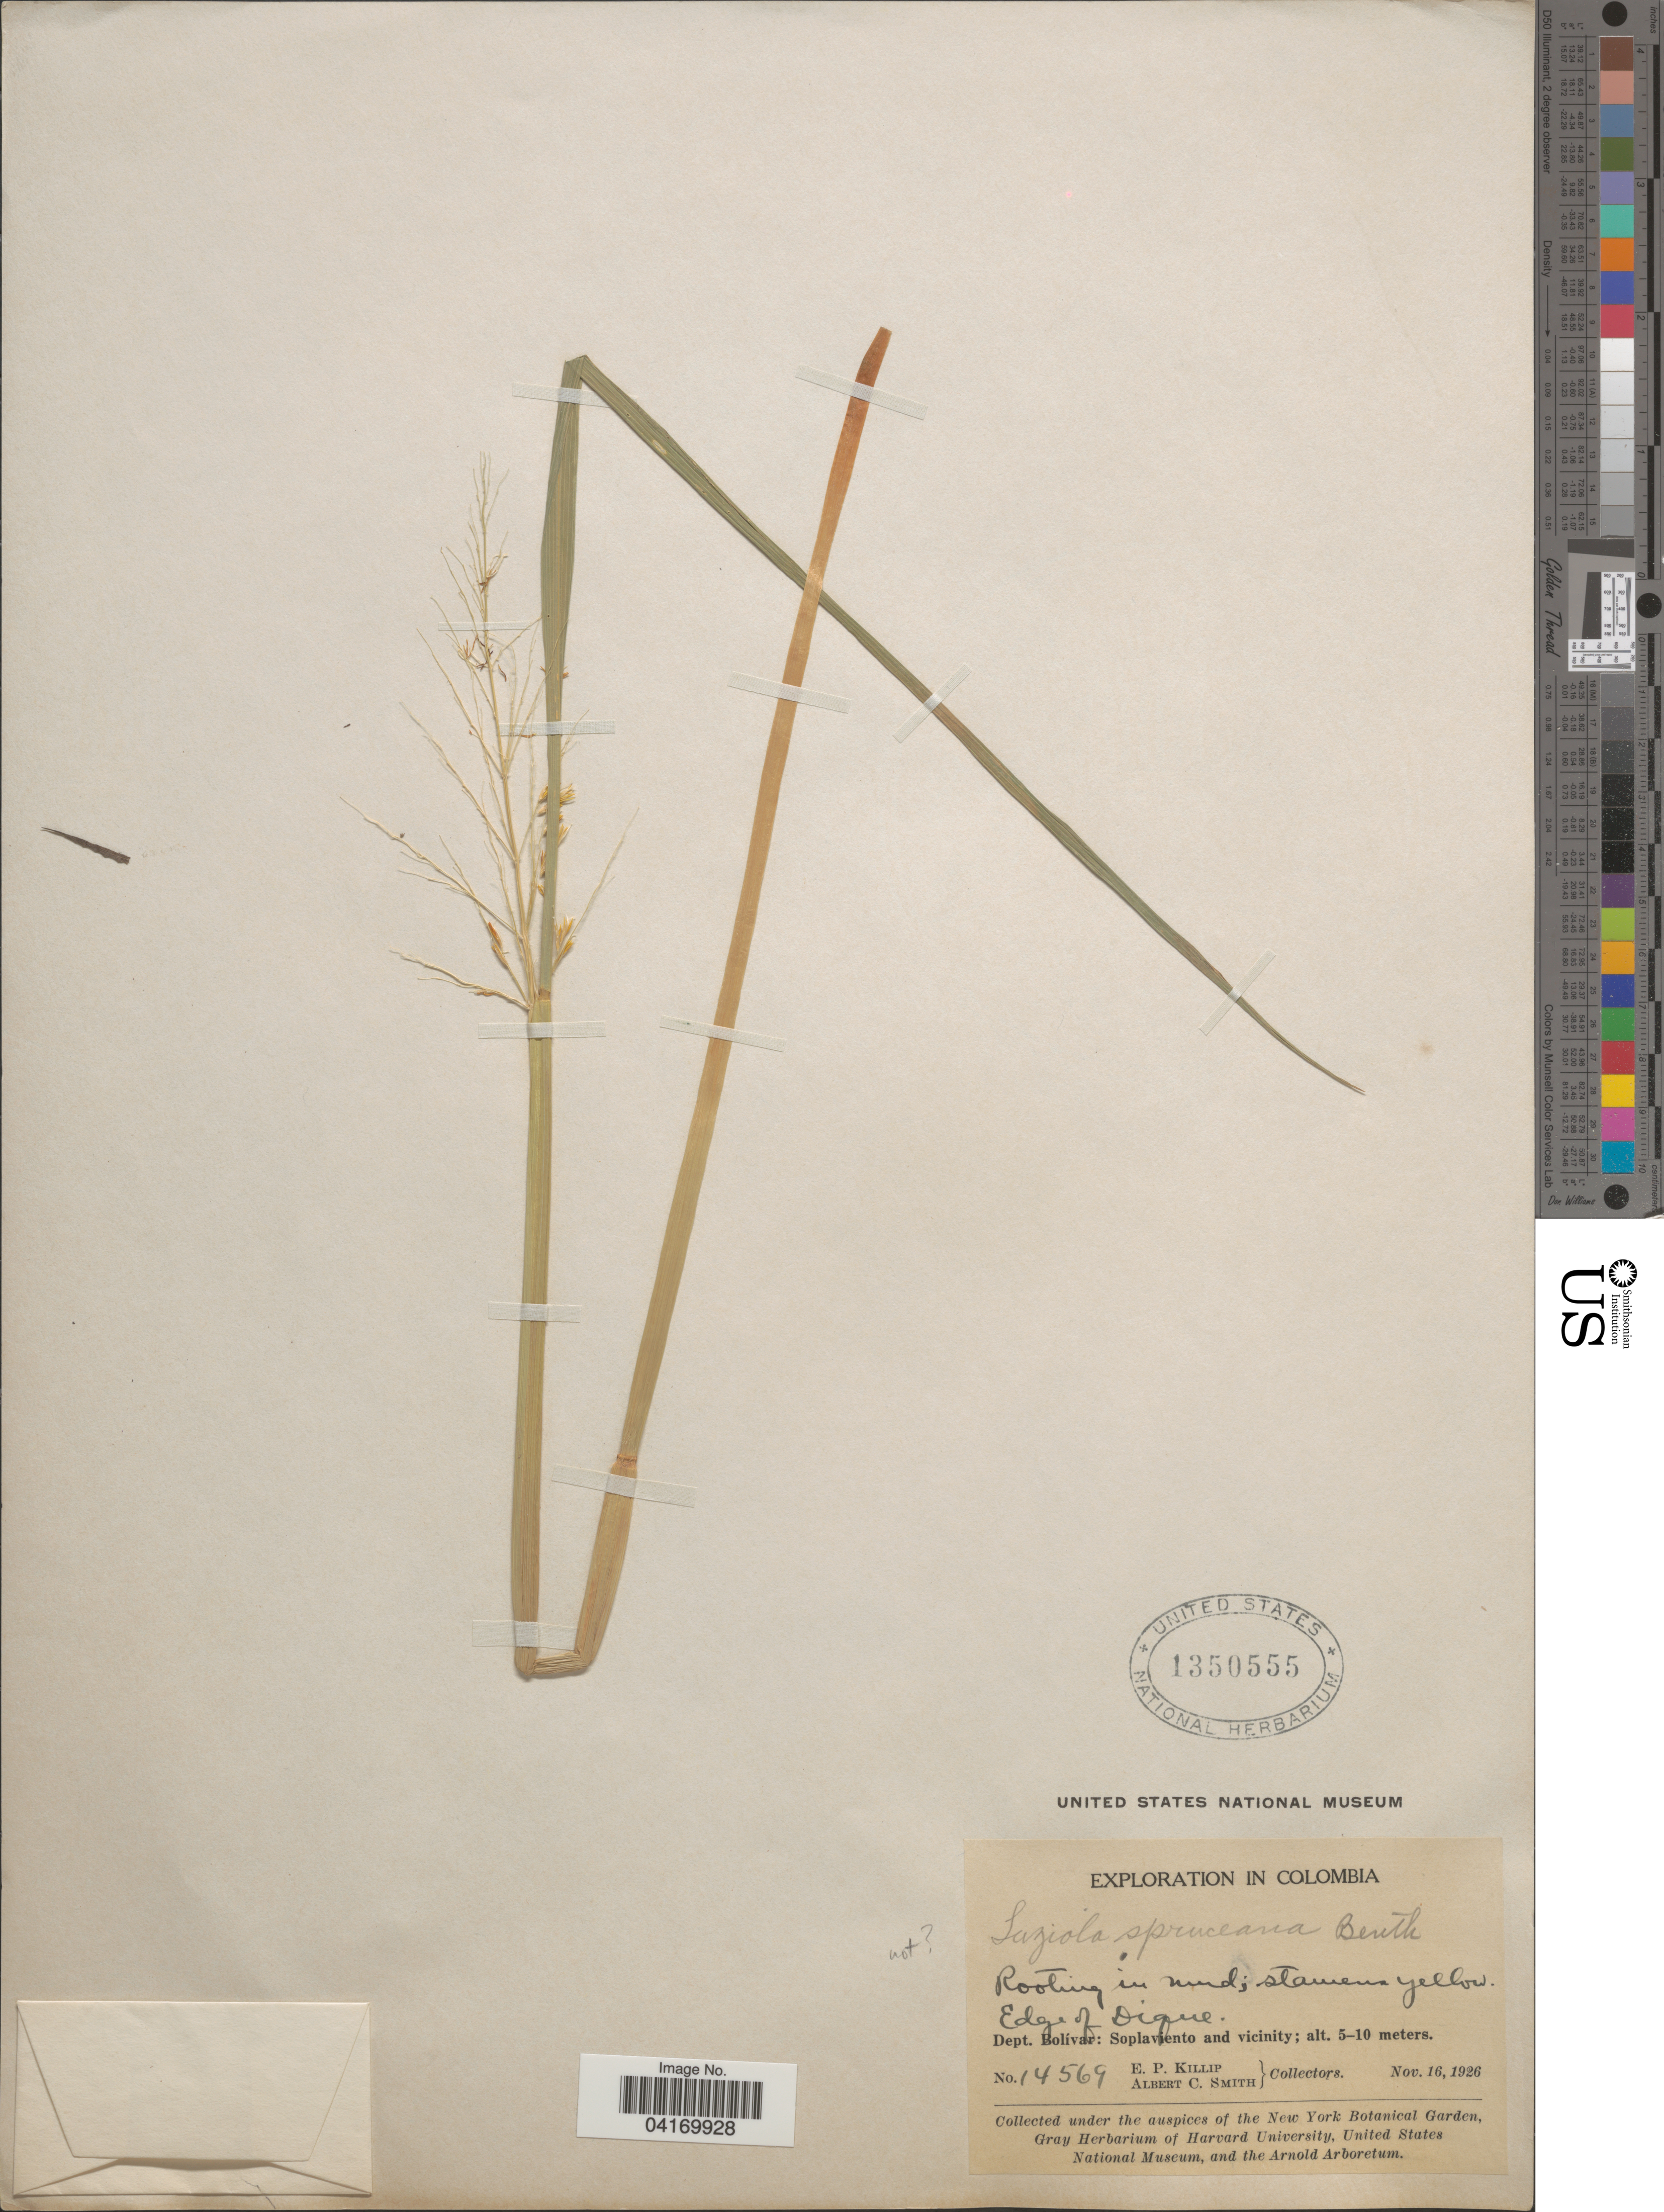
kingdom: Plantae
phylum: Tracheophyta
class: Liliopsida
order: Poales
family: Poaceae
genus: Luziola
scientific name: Luziola sp.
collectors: E. P. Killip & A. C. Smith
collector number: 14569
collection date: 1926-11-16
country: Colombia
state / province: Bolívar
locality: Exploration in Colombia. Edge of Dique. Dept. Bolívar: Soplaviento and vicinity.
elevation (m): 5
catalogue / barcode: US 1350555